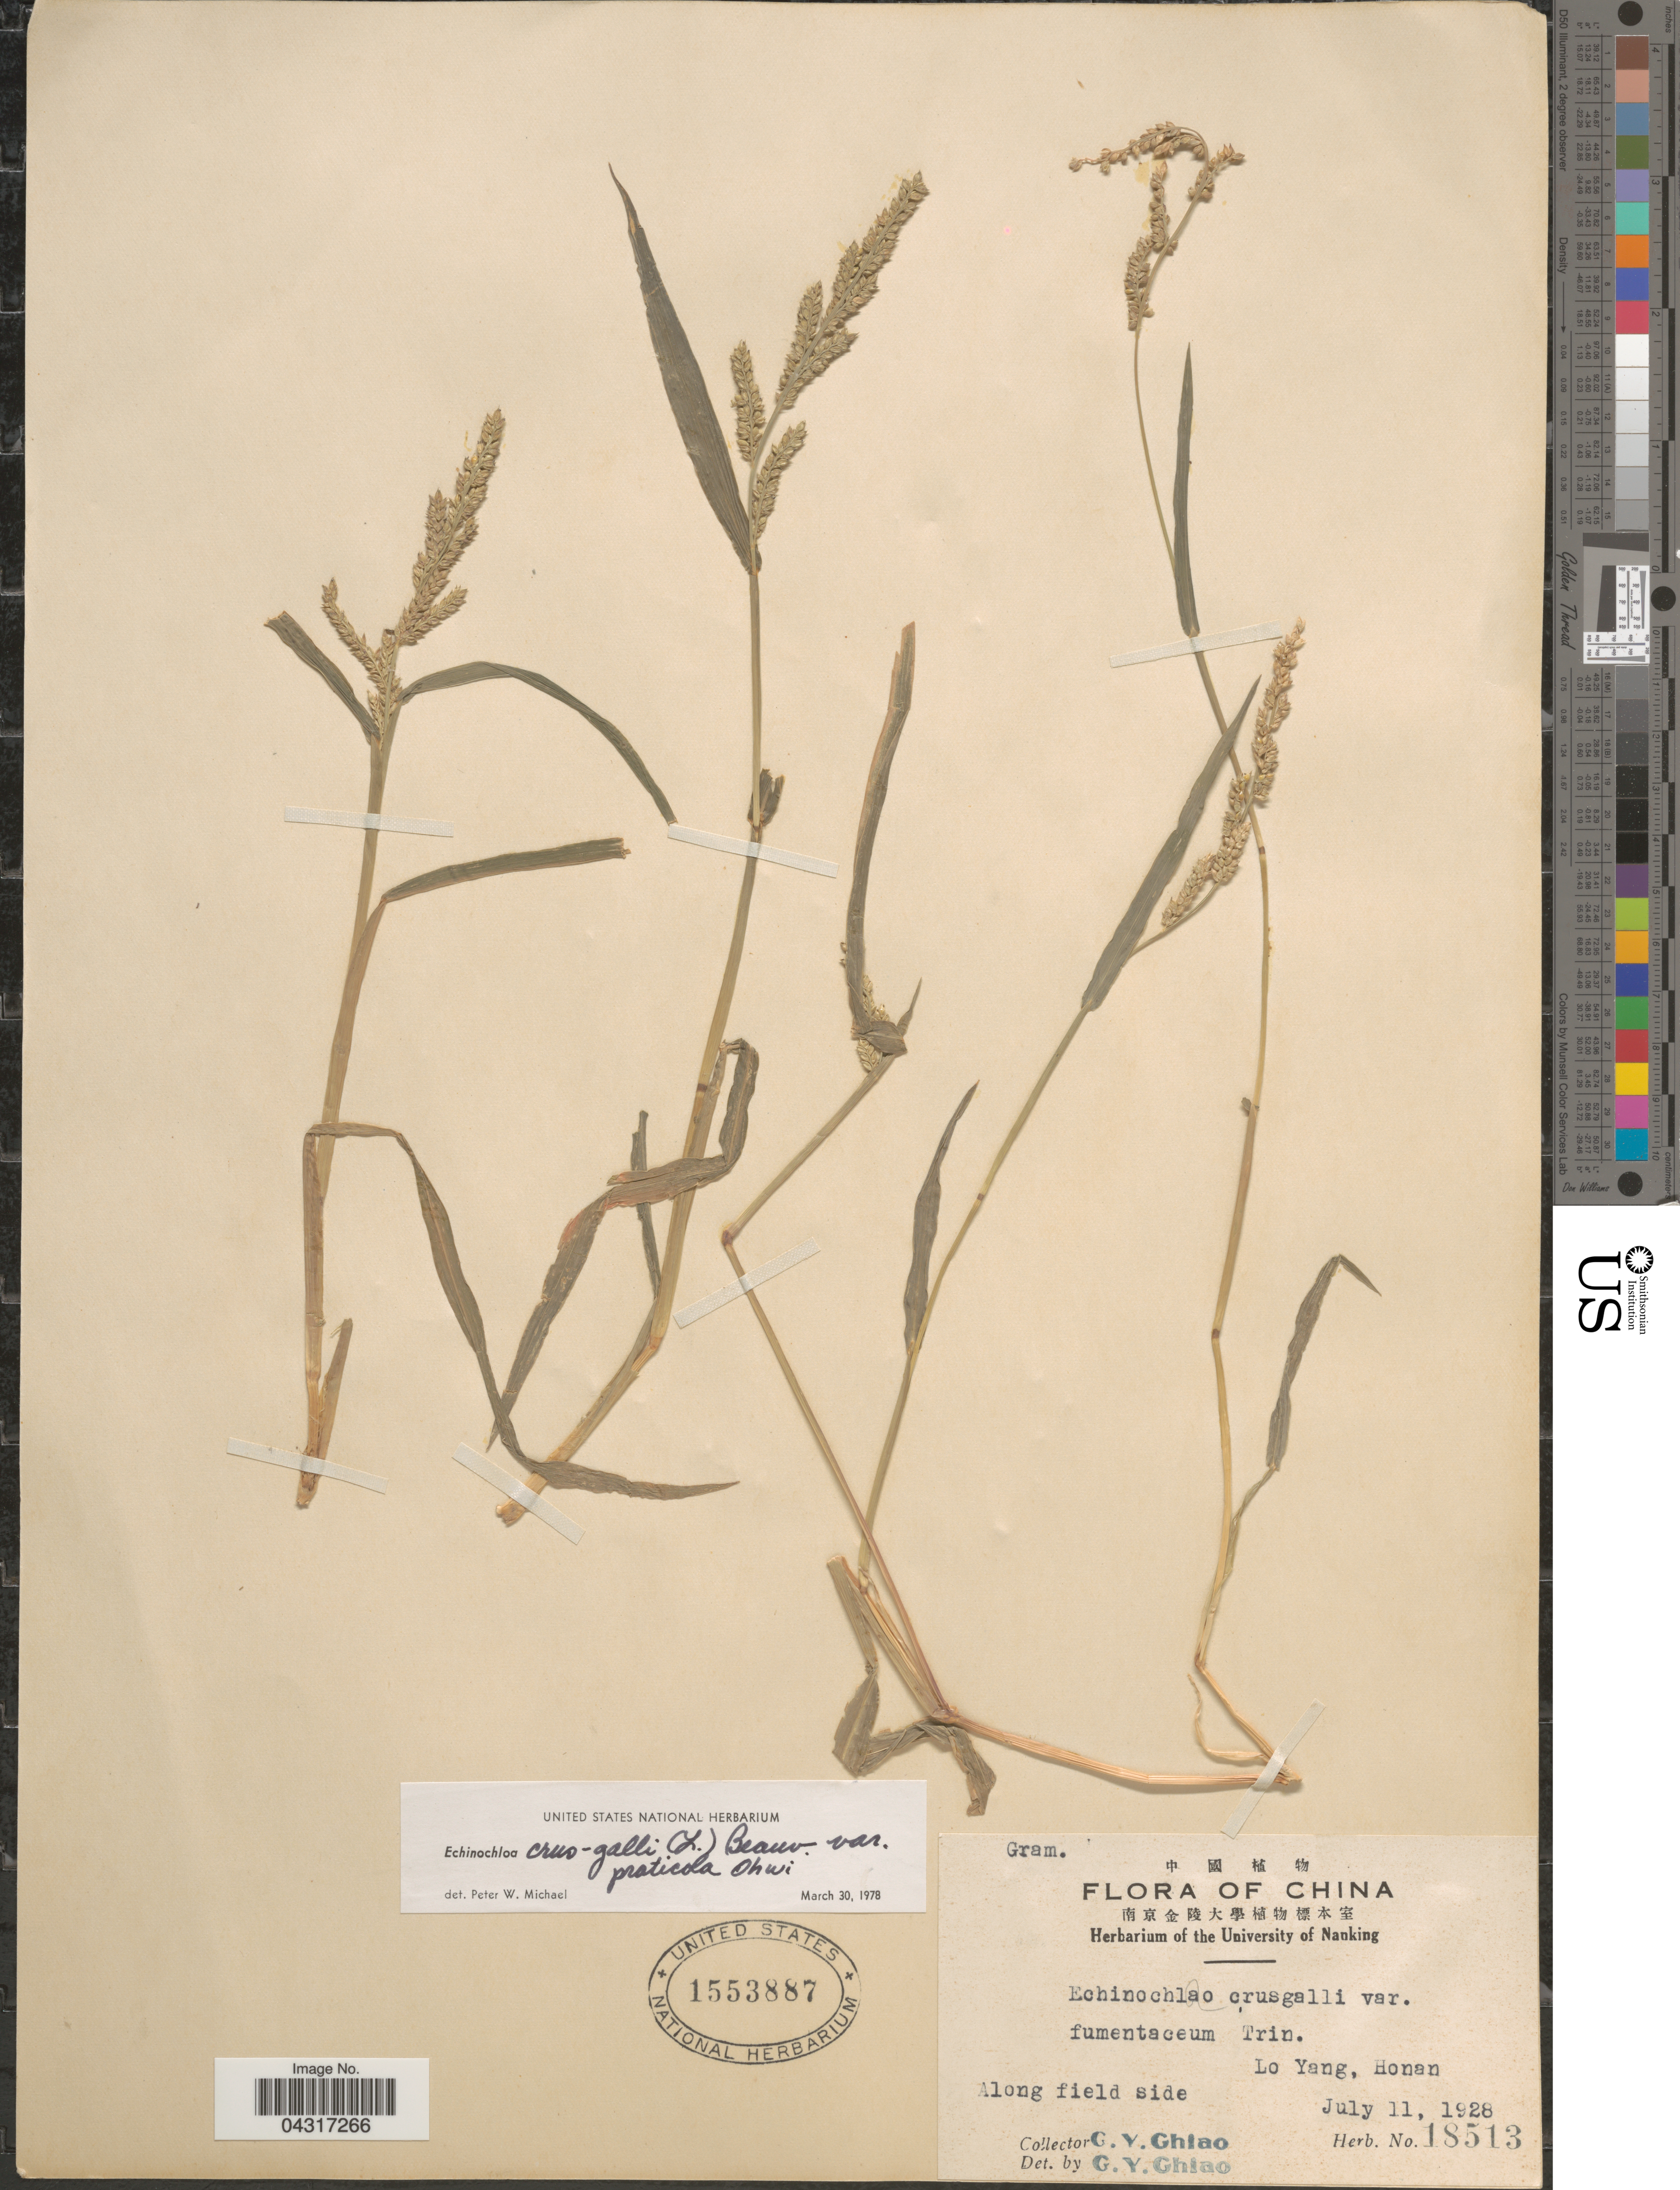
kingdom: Plantae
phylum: Tracheophyta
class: Liliopsida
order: Poales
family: Poaceae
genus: Echinochloa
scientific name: Echinochloa crus-galli var. praticola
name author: Ohwi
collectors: C. Y. Chiao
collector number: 18513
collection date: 1928-07-11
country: China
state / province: Henan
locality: Lo Yang, Honan. Along field side.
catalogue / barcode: US 1553887